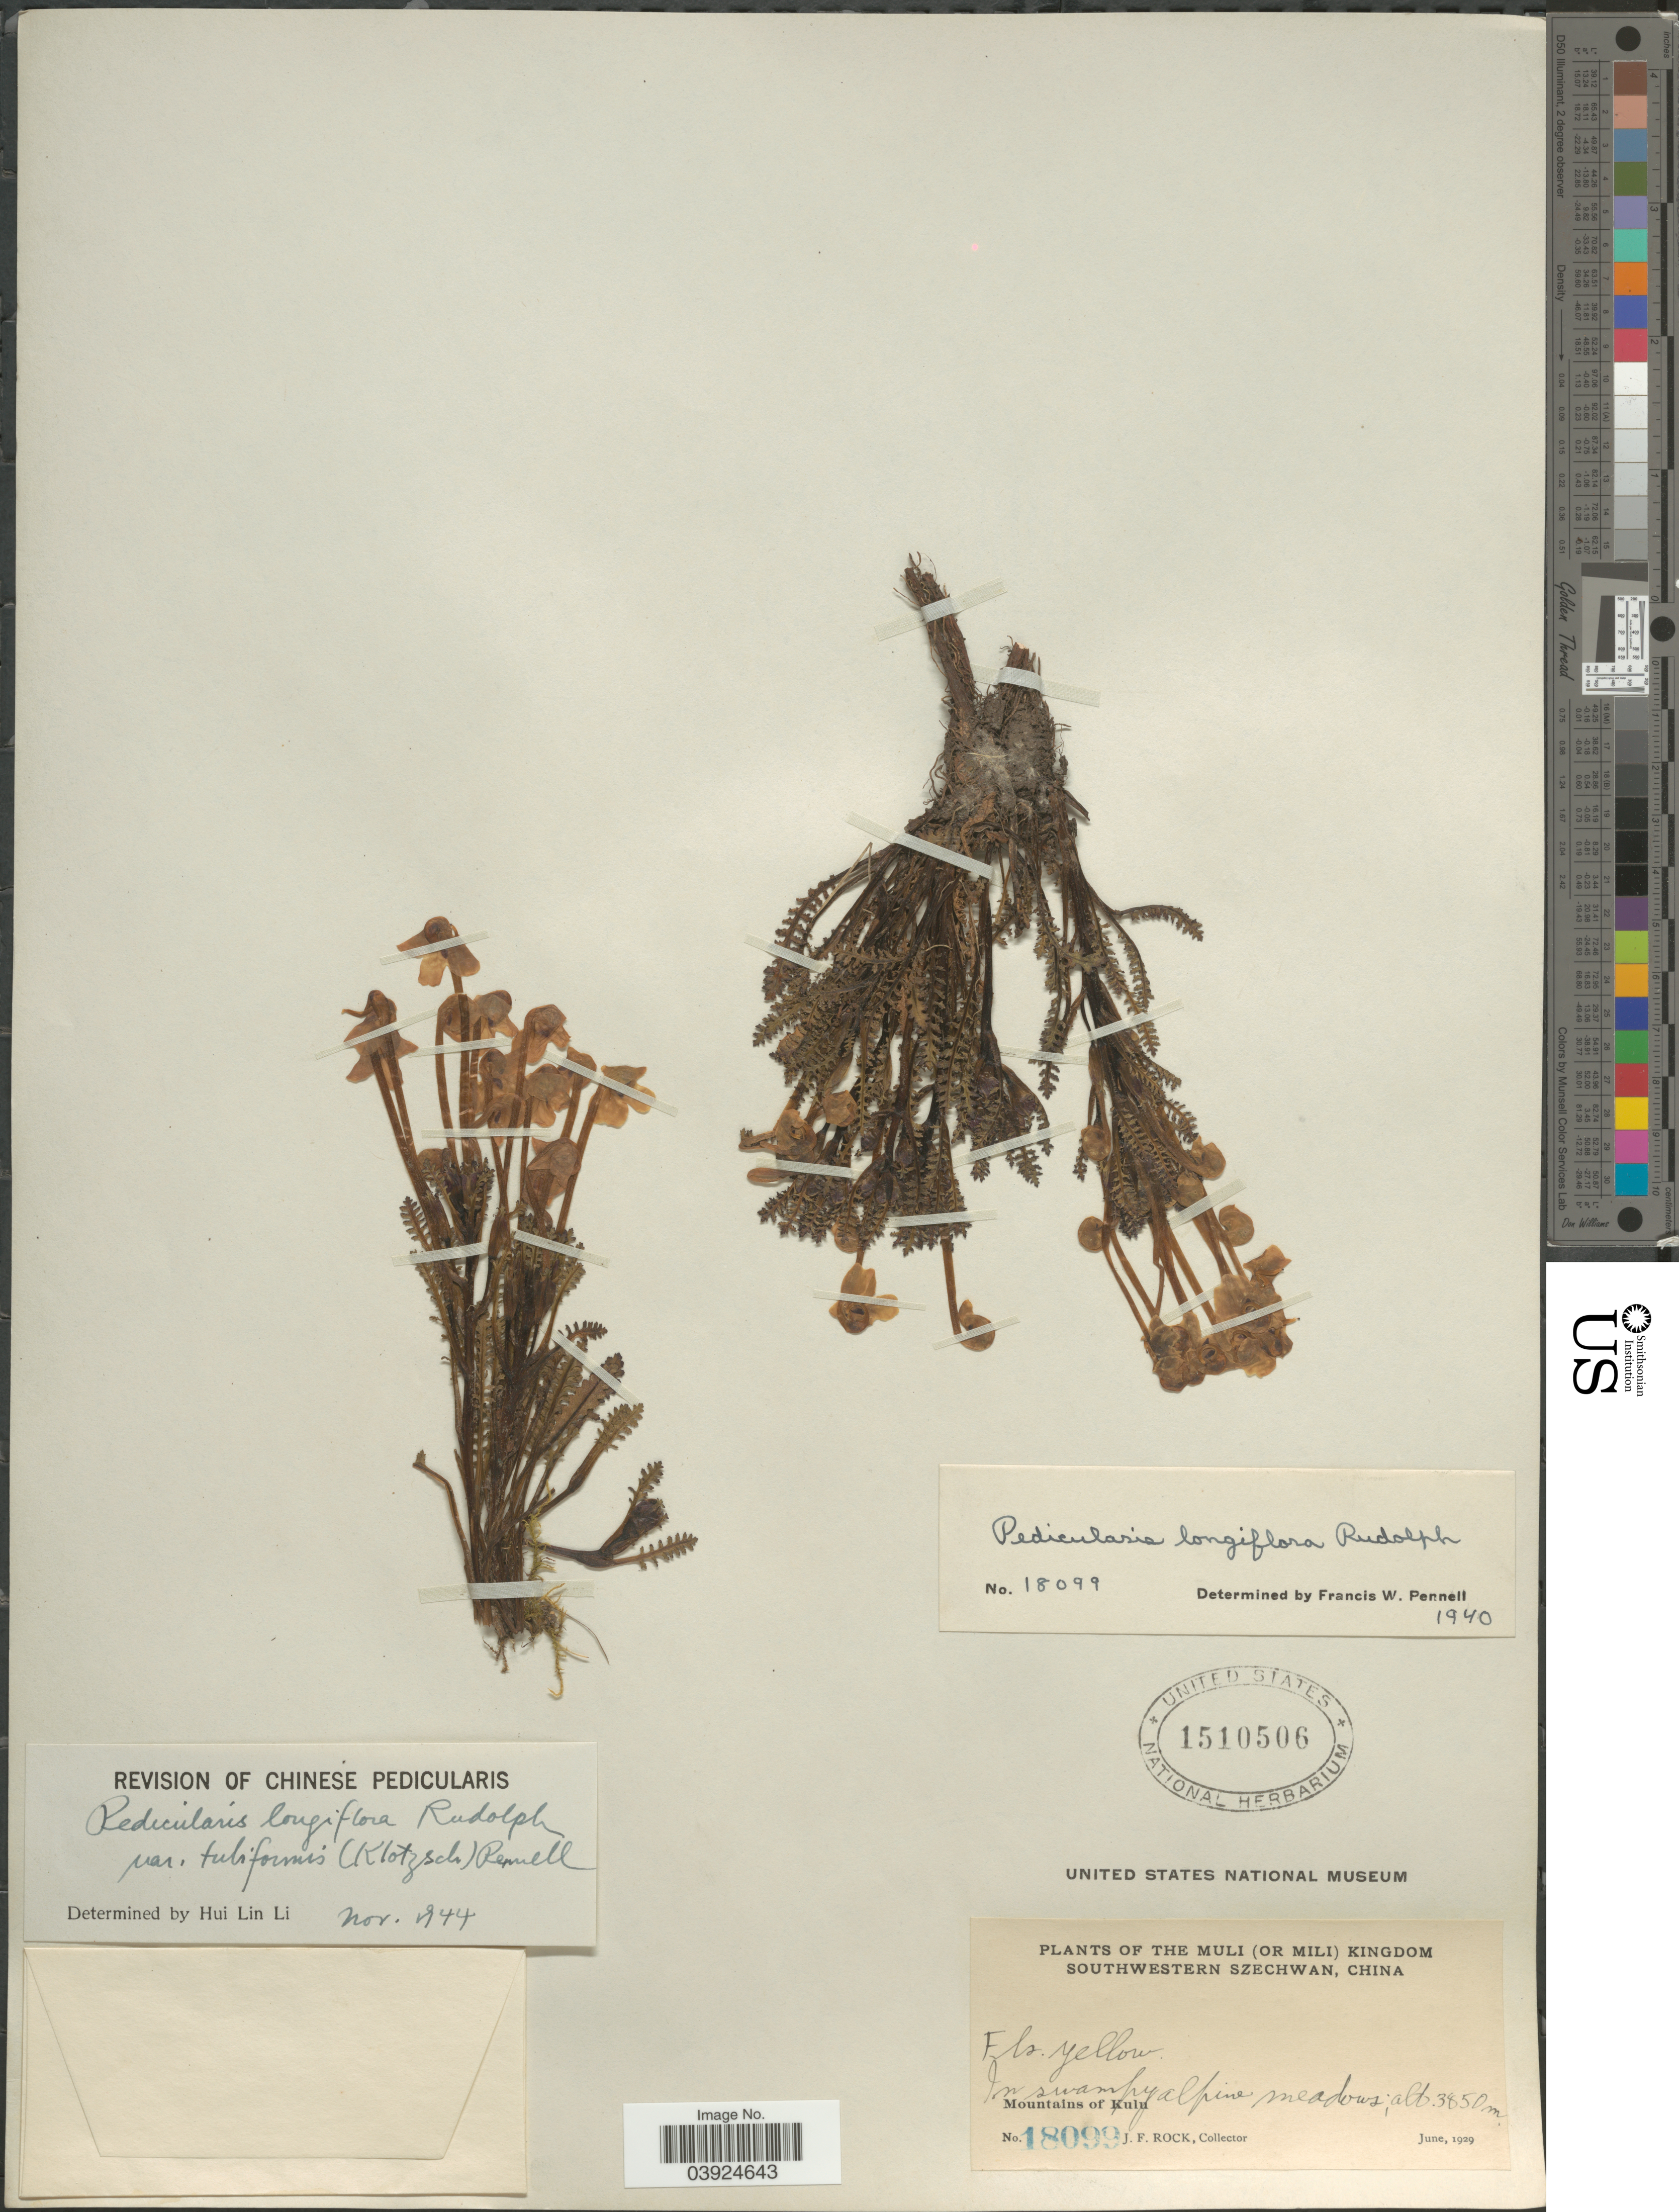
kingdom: Plantae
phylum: Tracheophyta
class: Magnoliopsida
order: Lamiales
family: Orobanchaceae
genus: Pedicularis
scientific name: Pedicularis longiflora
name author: Rudolph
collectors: J. Rock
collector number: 18099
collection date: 1929-06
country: China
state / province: Sichuan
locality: The Muli (or Mili) Kingdom. Southwestern Szechwan. Mountains of Kulu.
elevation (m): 3850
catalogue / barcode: US 1510506